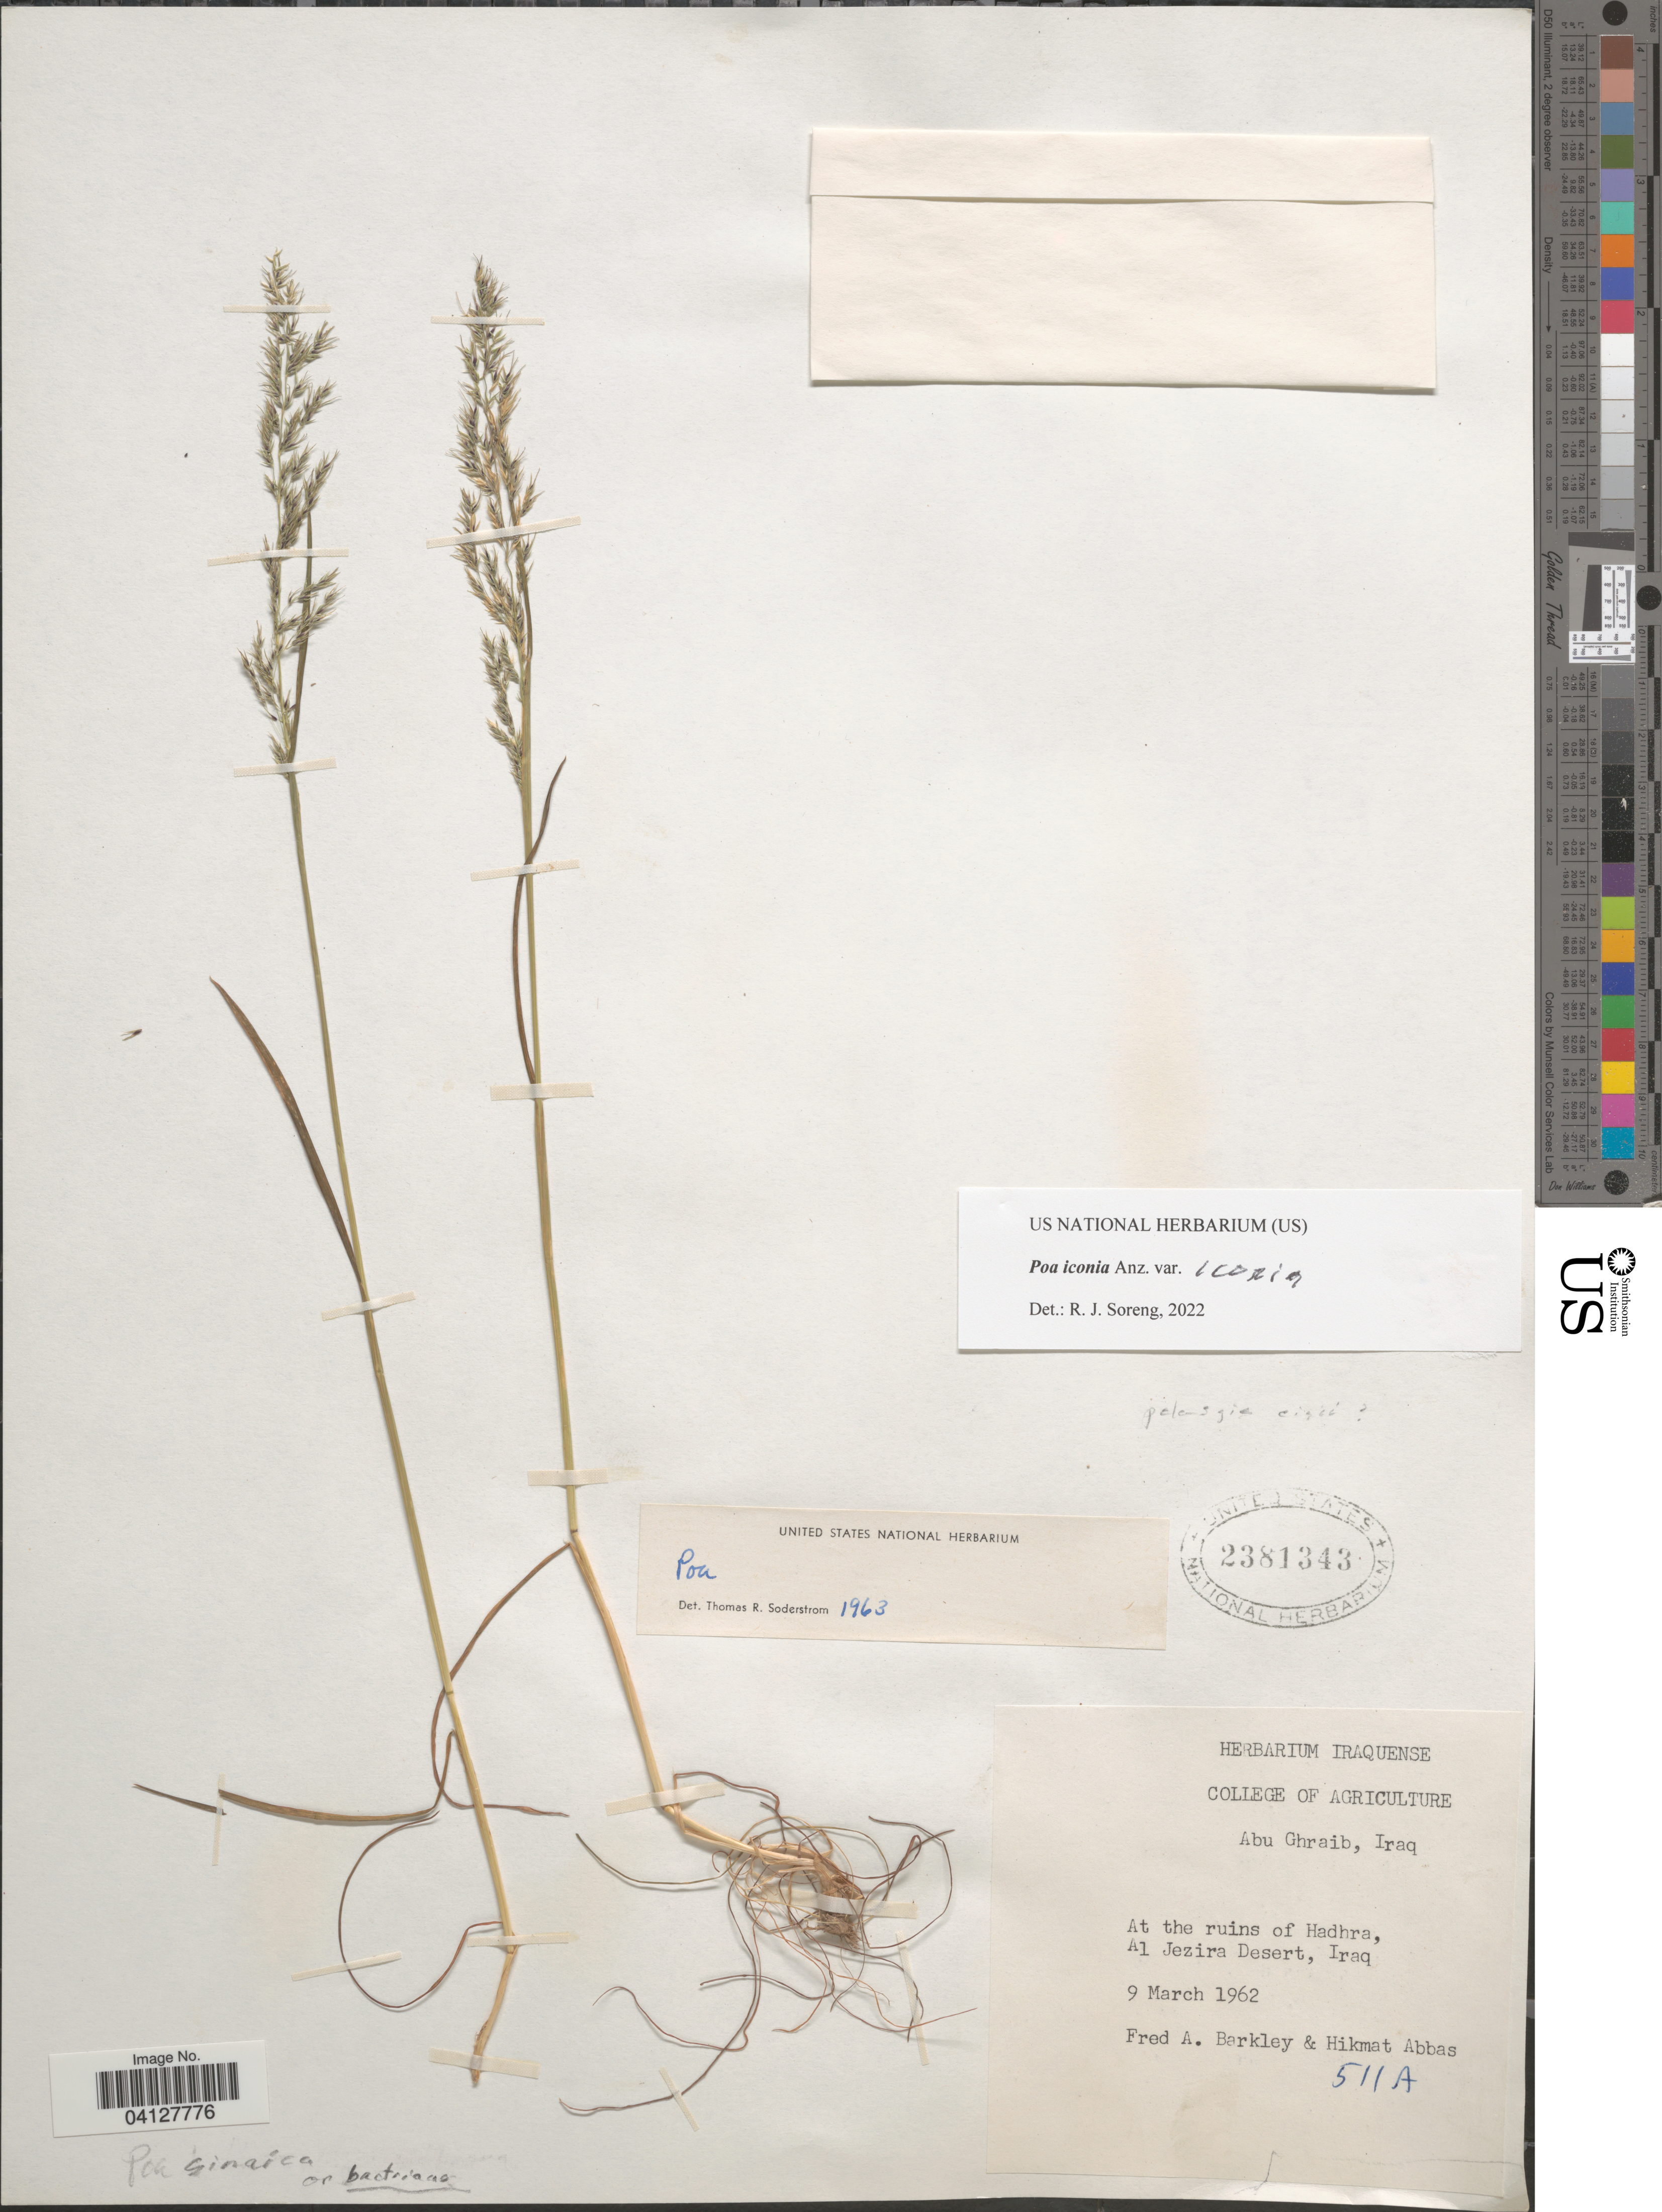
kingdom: Plantae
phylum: Tracheophyta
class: Liliopsida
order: Poales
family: Poaceae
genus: Poa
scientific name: Poa iconia var. iconia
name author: Azn.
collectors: F. A. Barkley & H. Abbas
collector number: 511A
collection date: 1962-03-09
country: Iraq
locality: At the ruins of Hadhra, Al Jezira Desert.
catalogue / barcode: US 2381343